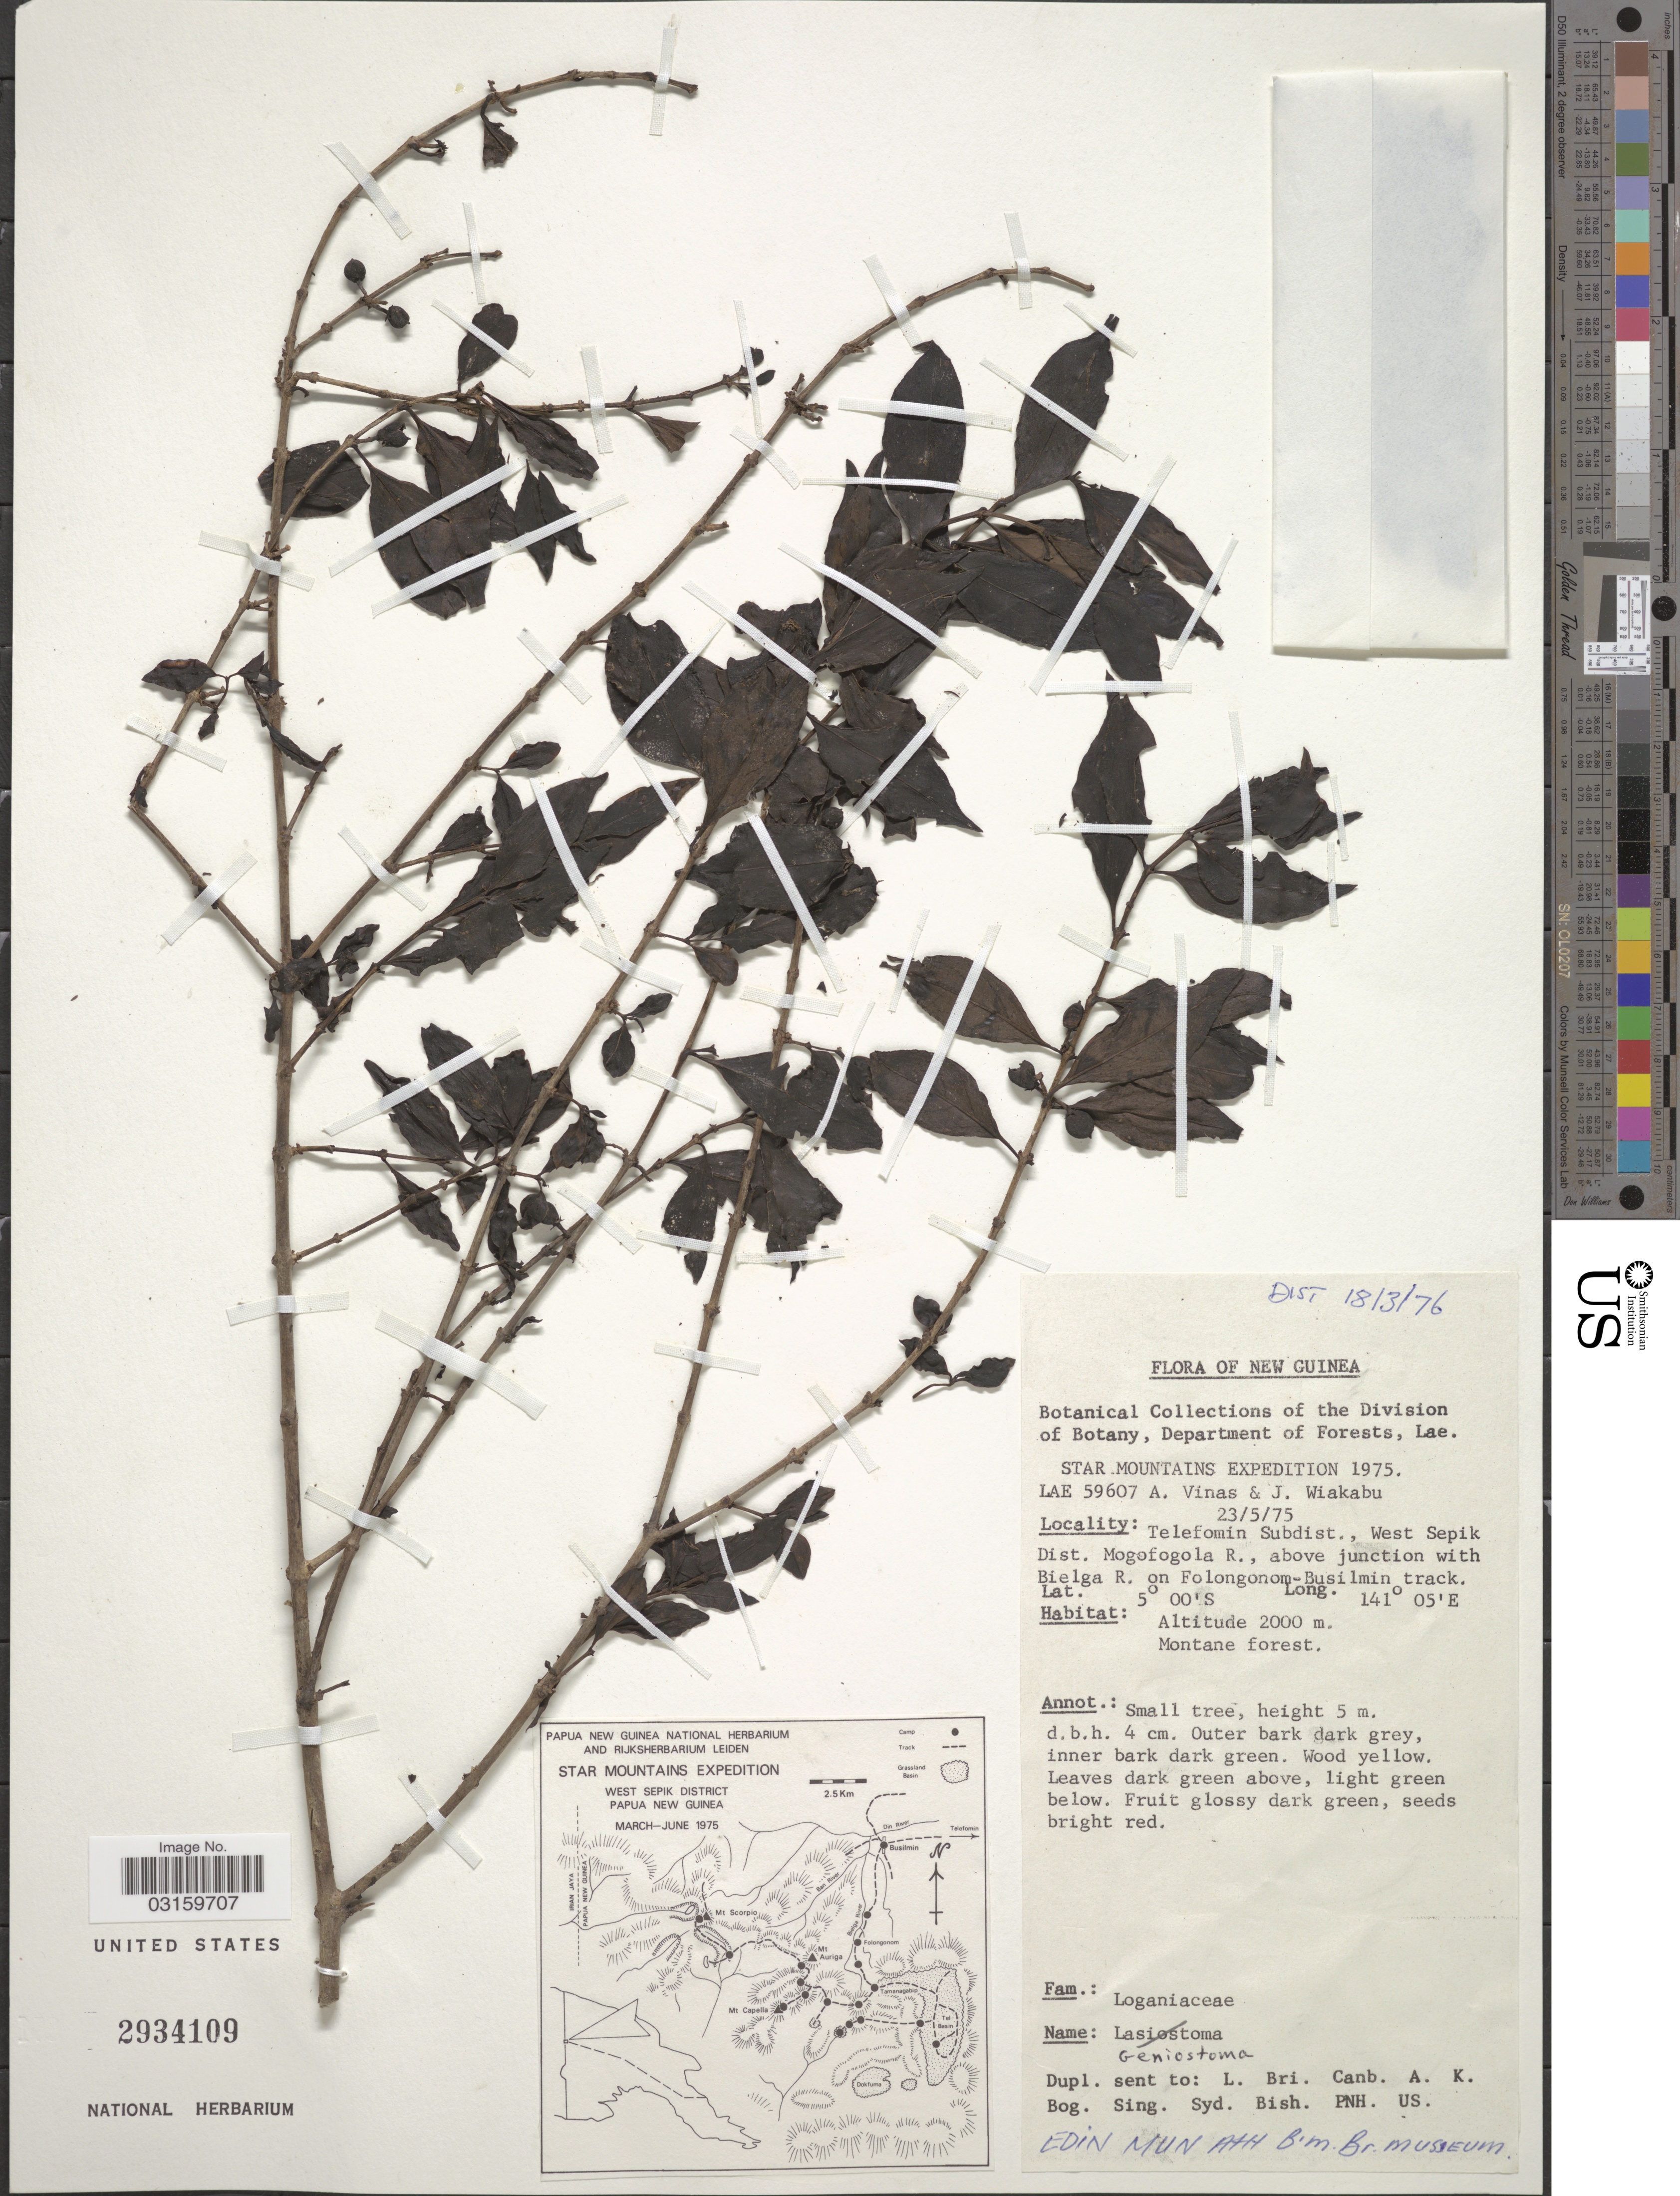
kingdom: Plantae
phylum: Tracheophyta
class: Magnoliopsida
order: Gentianales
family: Loganiaceae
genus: Geniostoma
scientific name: Geniostoma sp.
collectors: A. Vinas & J. Wiakabu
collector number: LAE59607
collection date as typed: Transcribed d/m/y: 23/5/75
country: Papua New Guinea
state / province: Sandaun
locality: New Guinea, Star Mountains, Telefomin Subdist., West Sepik Dist. Mogofogola R., above junction with Bielga R. on Folongonom-Busilmin track.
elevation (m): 2000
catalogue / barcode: US 2934109